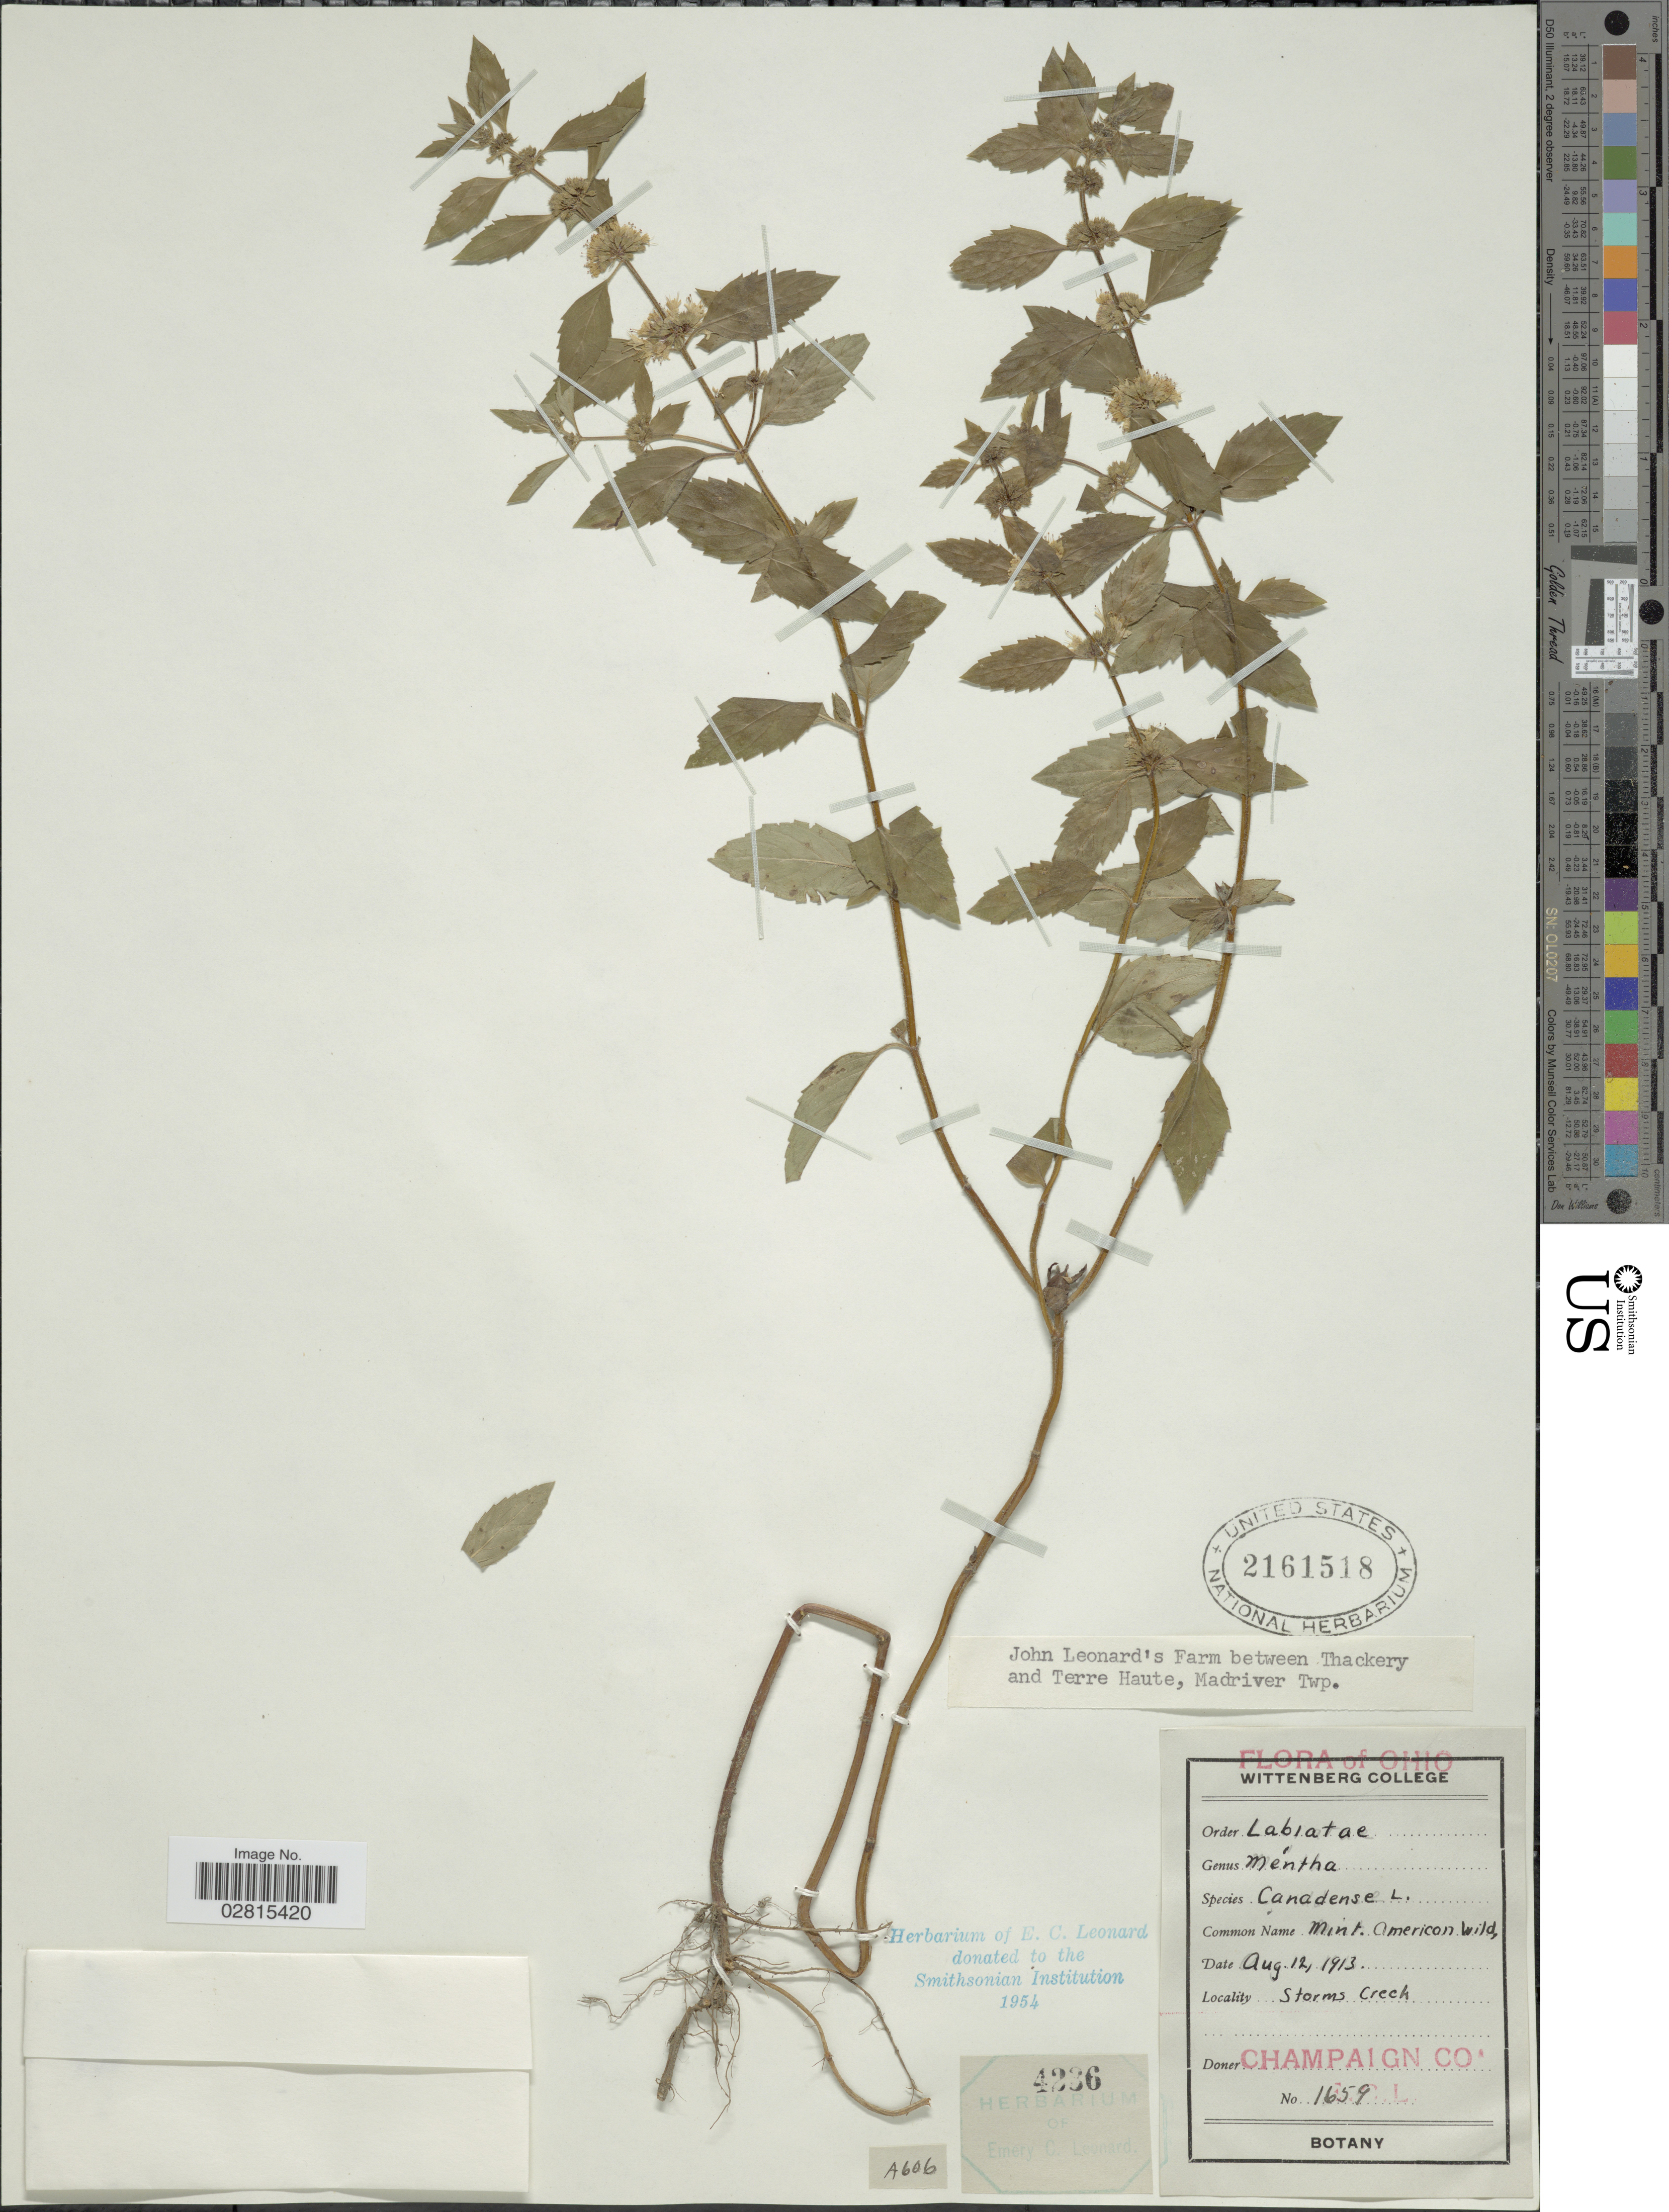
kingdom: Plantae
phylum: Tracheophyta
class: Magnoliopsida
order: Lamiales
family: Lamiaceae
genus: Mentha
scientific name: Mentha canadensis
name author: L.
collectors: E. C. Leonard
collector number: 1659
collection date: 1913-08-12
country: United States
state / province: Ohio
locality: Storms Creek, Champaign Co., John Leonard's Farm between Thackery and Terre Haute, Madriver Twp.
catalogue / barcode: US 2161518